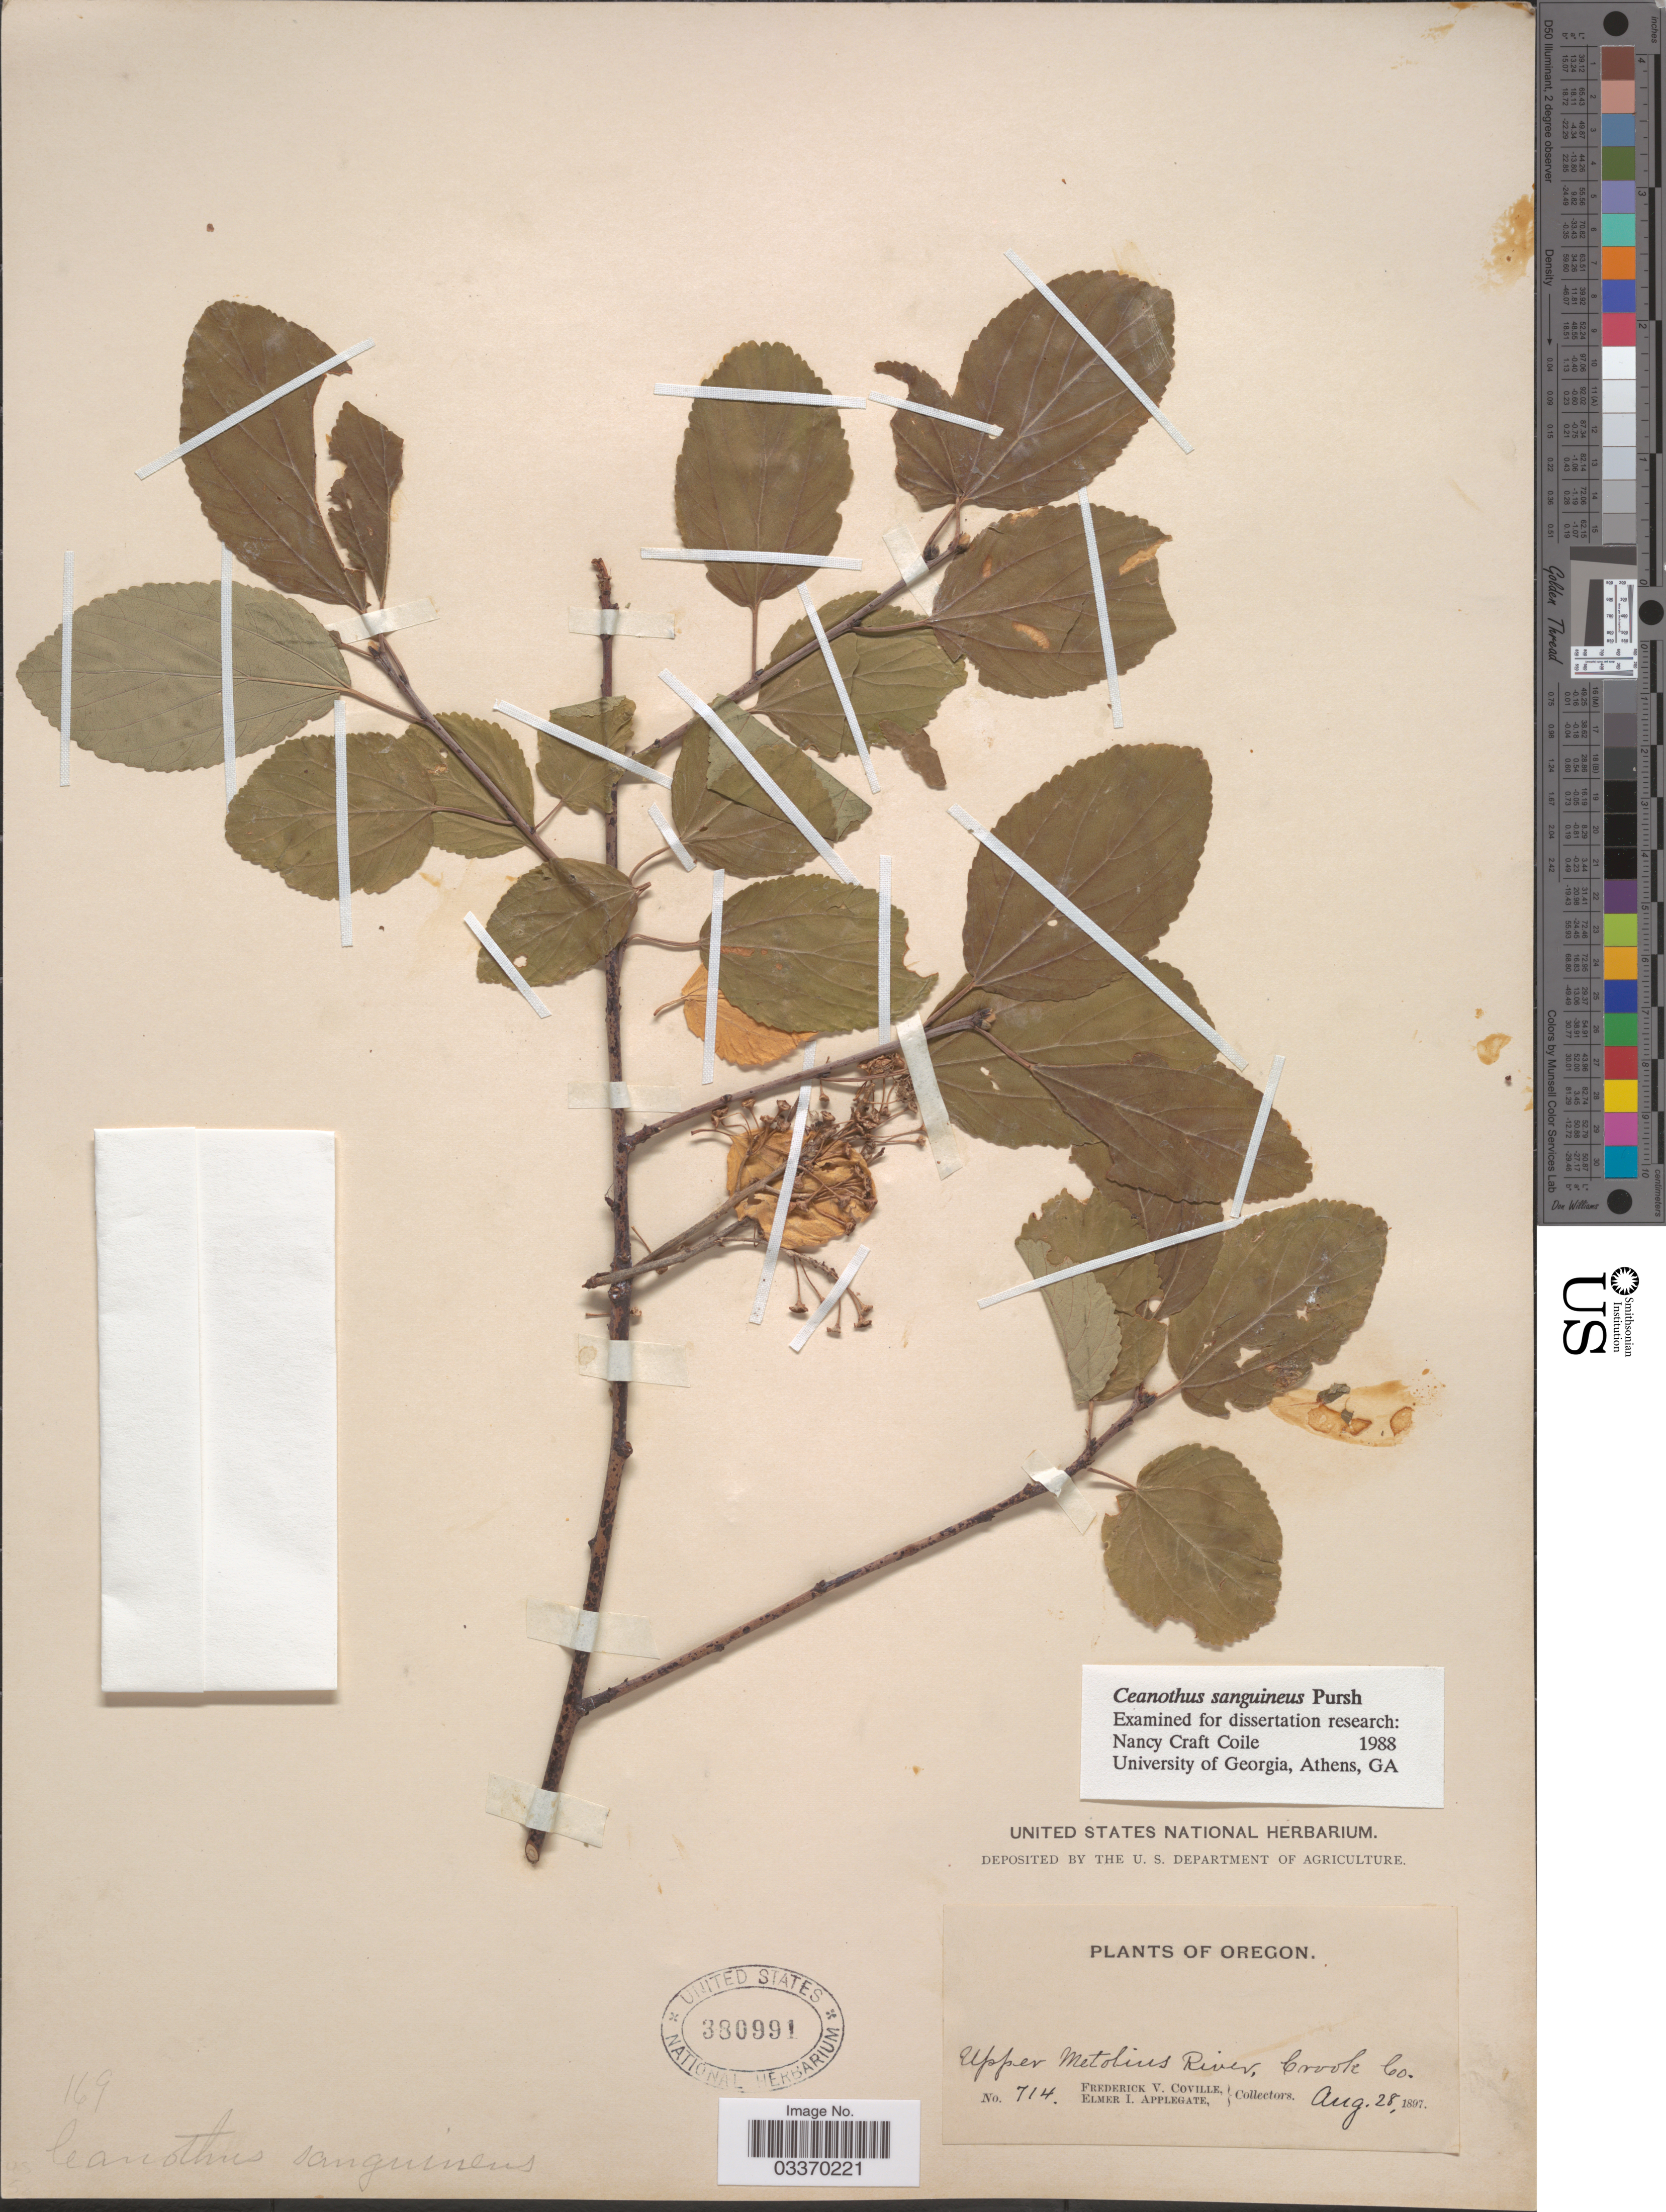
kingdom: Plantae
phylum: Tracheophyta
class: Magnoliopsida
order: Rosales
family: Rhamnaceae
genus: Ceanothus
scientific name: Ceanothus sanguineus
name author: Pursh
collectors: F. V. Coville & E. I. Applegate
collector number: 714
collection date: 1897-08-28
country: United States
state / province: Oregon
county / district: Crook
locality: Upper Metolius River, Crook Co.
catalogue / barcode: US 380991